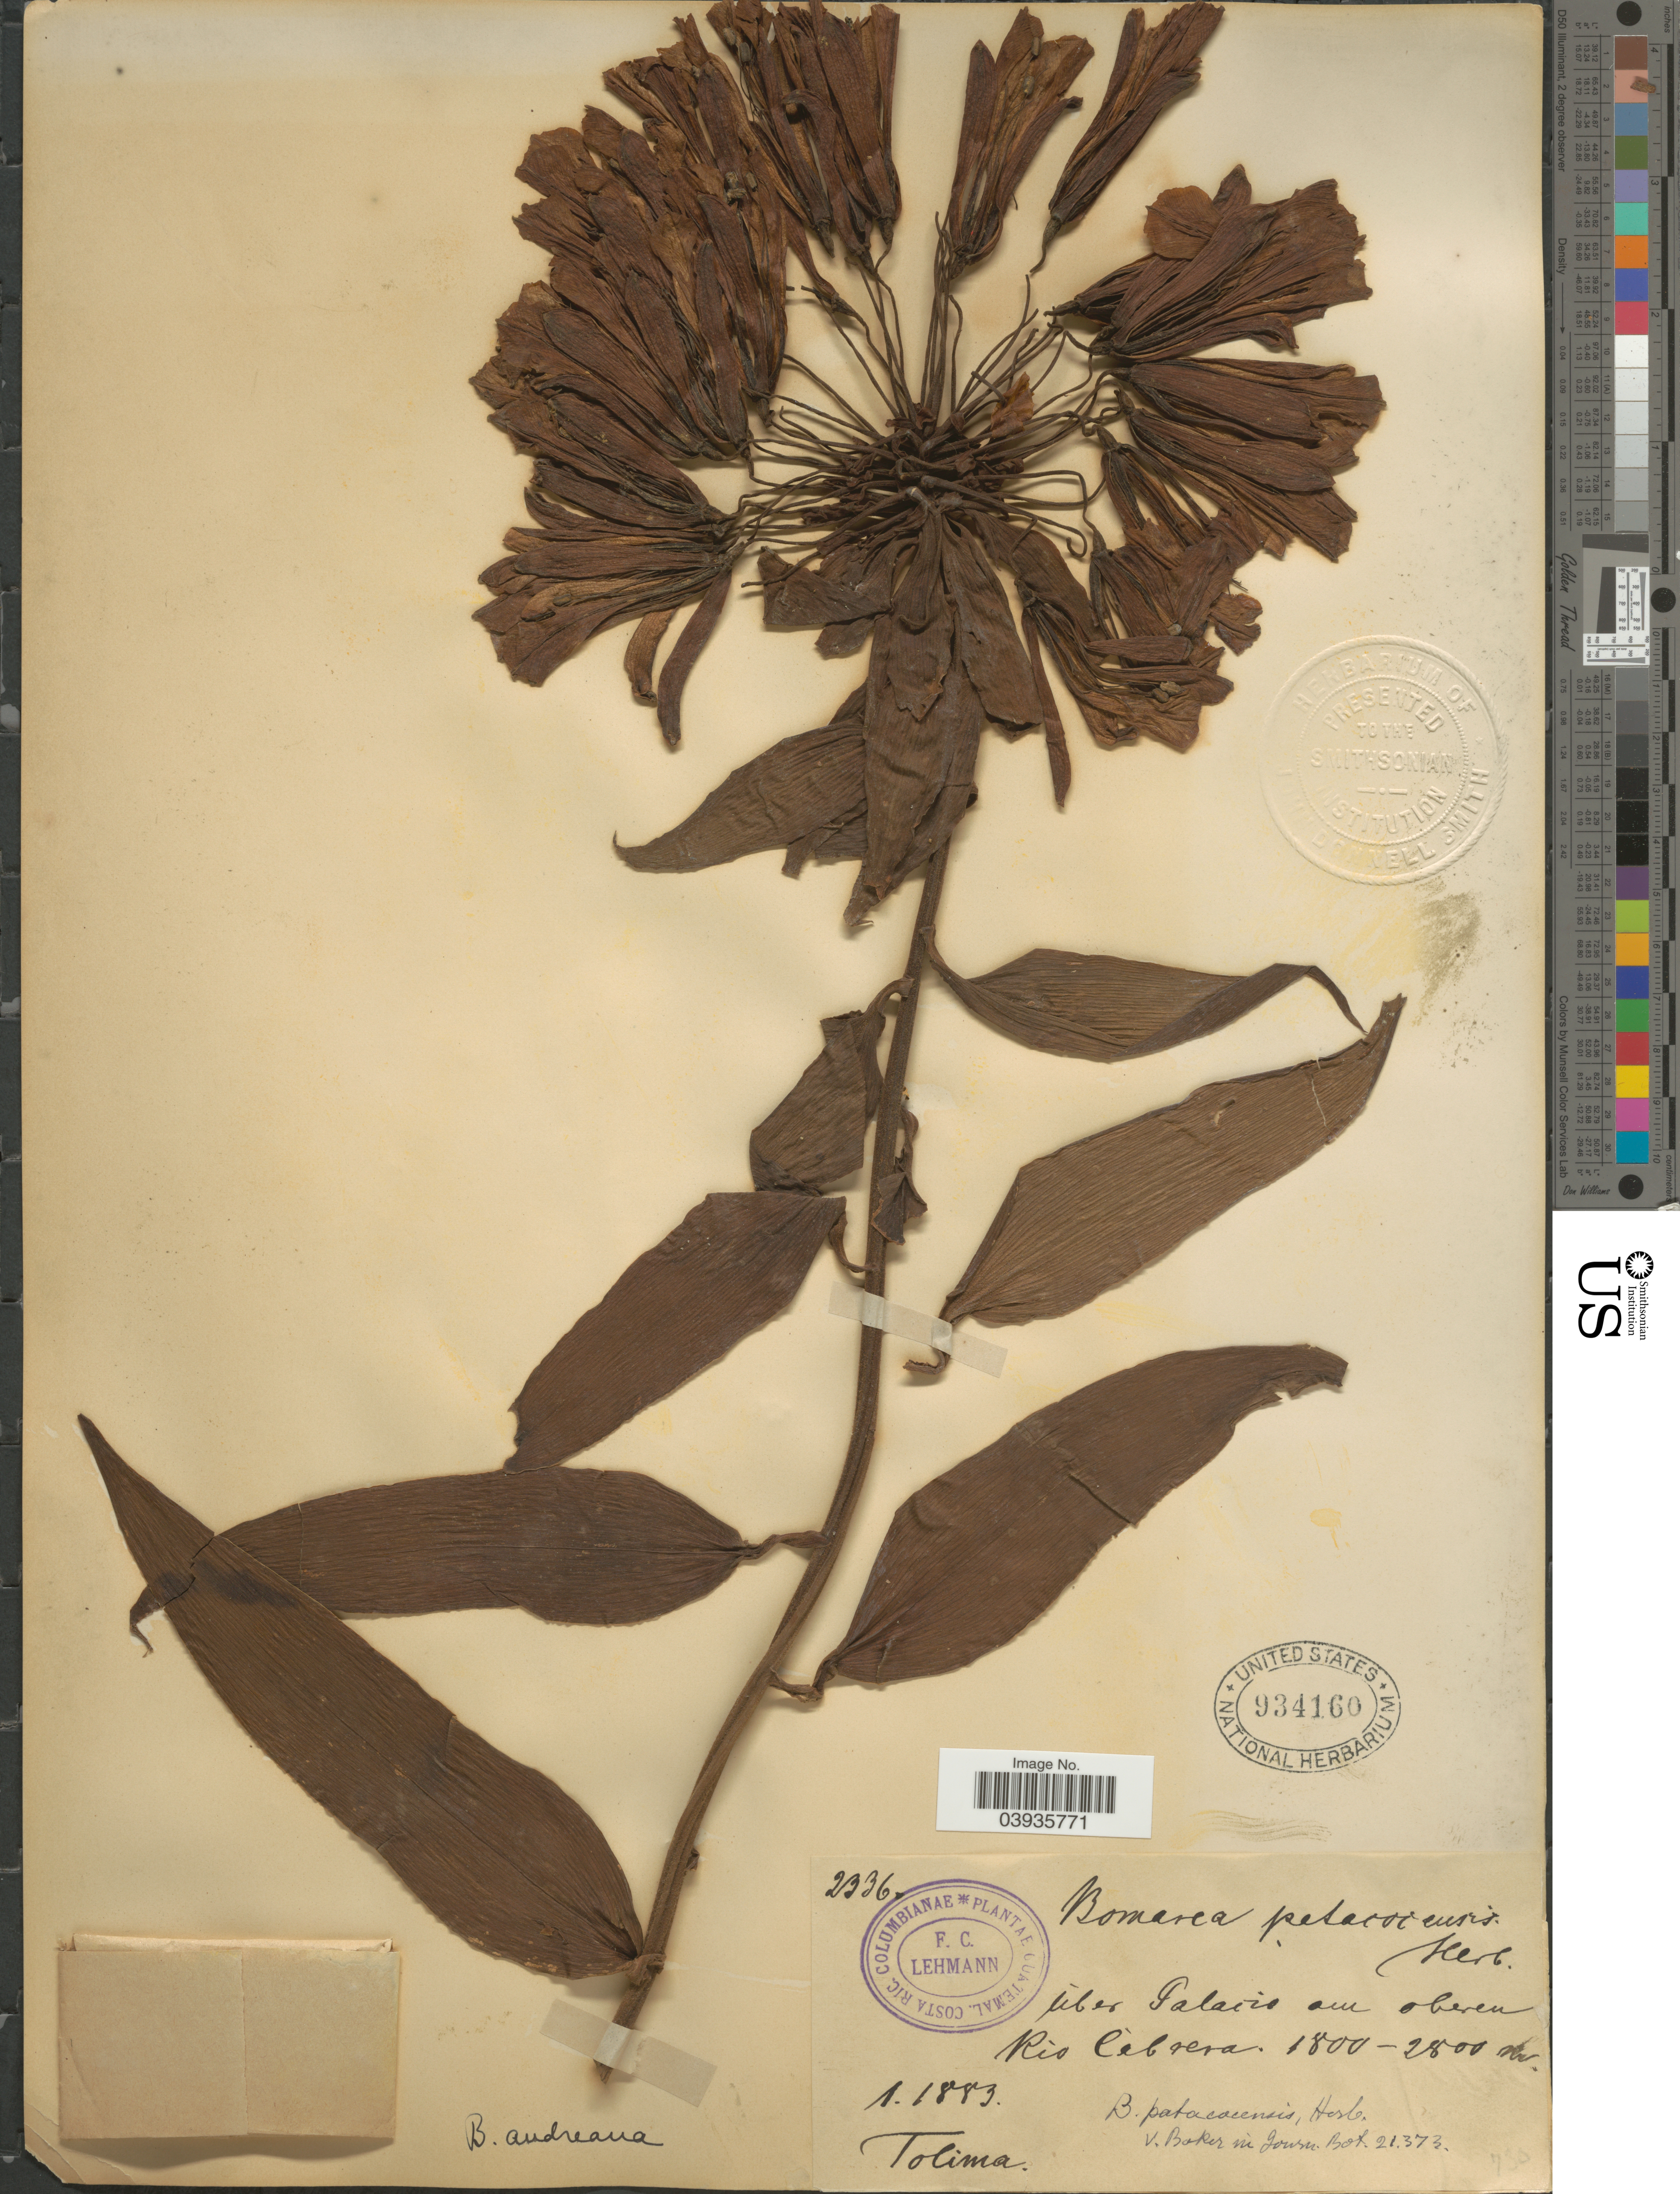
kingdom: Plantae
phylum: Tracheophyta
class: Liliopsida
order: Liliales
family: Alstroemeriaceae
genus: Bomarea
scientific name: Bomarea andreana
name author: Baker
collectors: F. C. Lehmann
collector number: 2336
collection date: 1883-01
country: Colombia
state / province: Tolima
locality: Über Palacio am oberen Rio Cábrera.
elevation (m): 1800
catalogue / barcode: US 934160